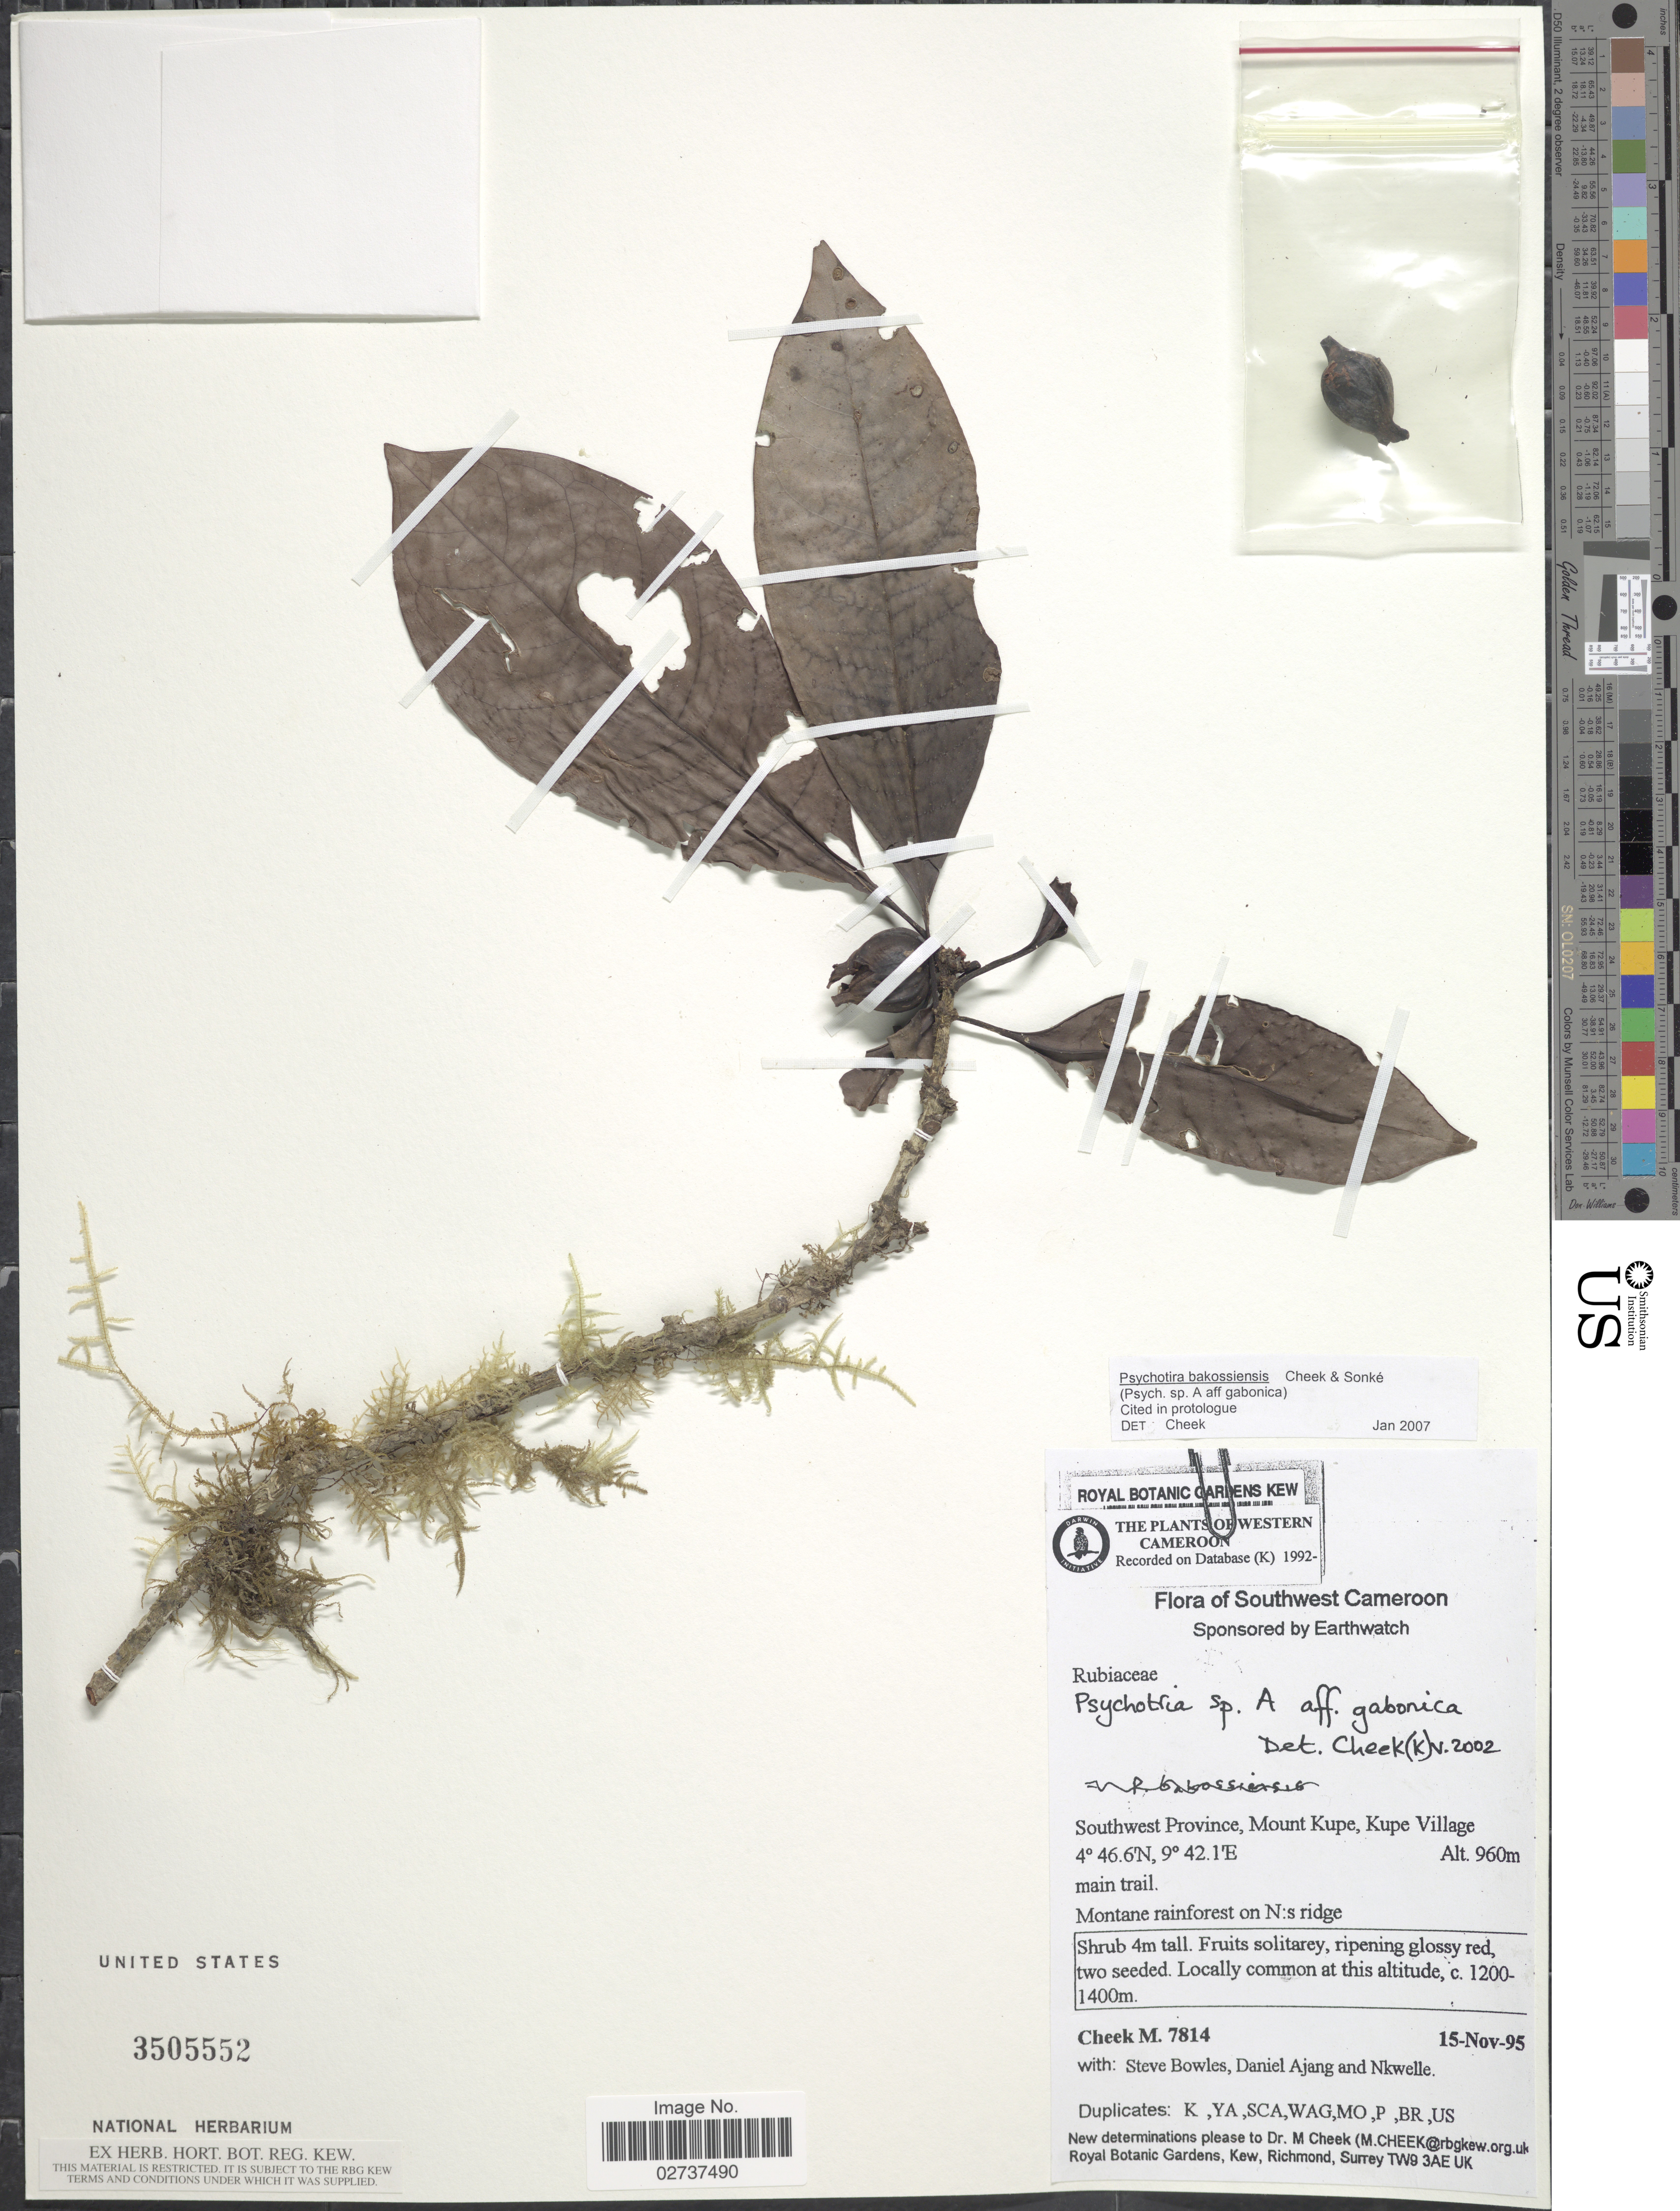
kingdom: Plantae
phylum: Tracheophyta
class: Magnoliopsida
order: Gentianales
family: Rubiaceae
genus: Psychotria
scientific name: Psychotria bakossiensis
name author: Cheek & Sonké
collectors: M. Cheek, S. Bowles, D. Ajang & -. Nkwelle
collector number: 7814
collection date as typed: Transcribed d/m/y: 15/11/95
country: Cameroon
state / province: Sud-Ouest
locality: Southwest Cameroon, Mount Kupe, Kupe Village, Montane rainforest on N: s ridge.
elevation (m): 960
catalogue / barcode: US 3505552